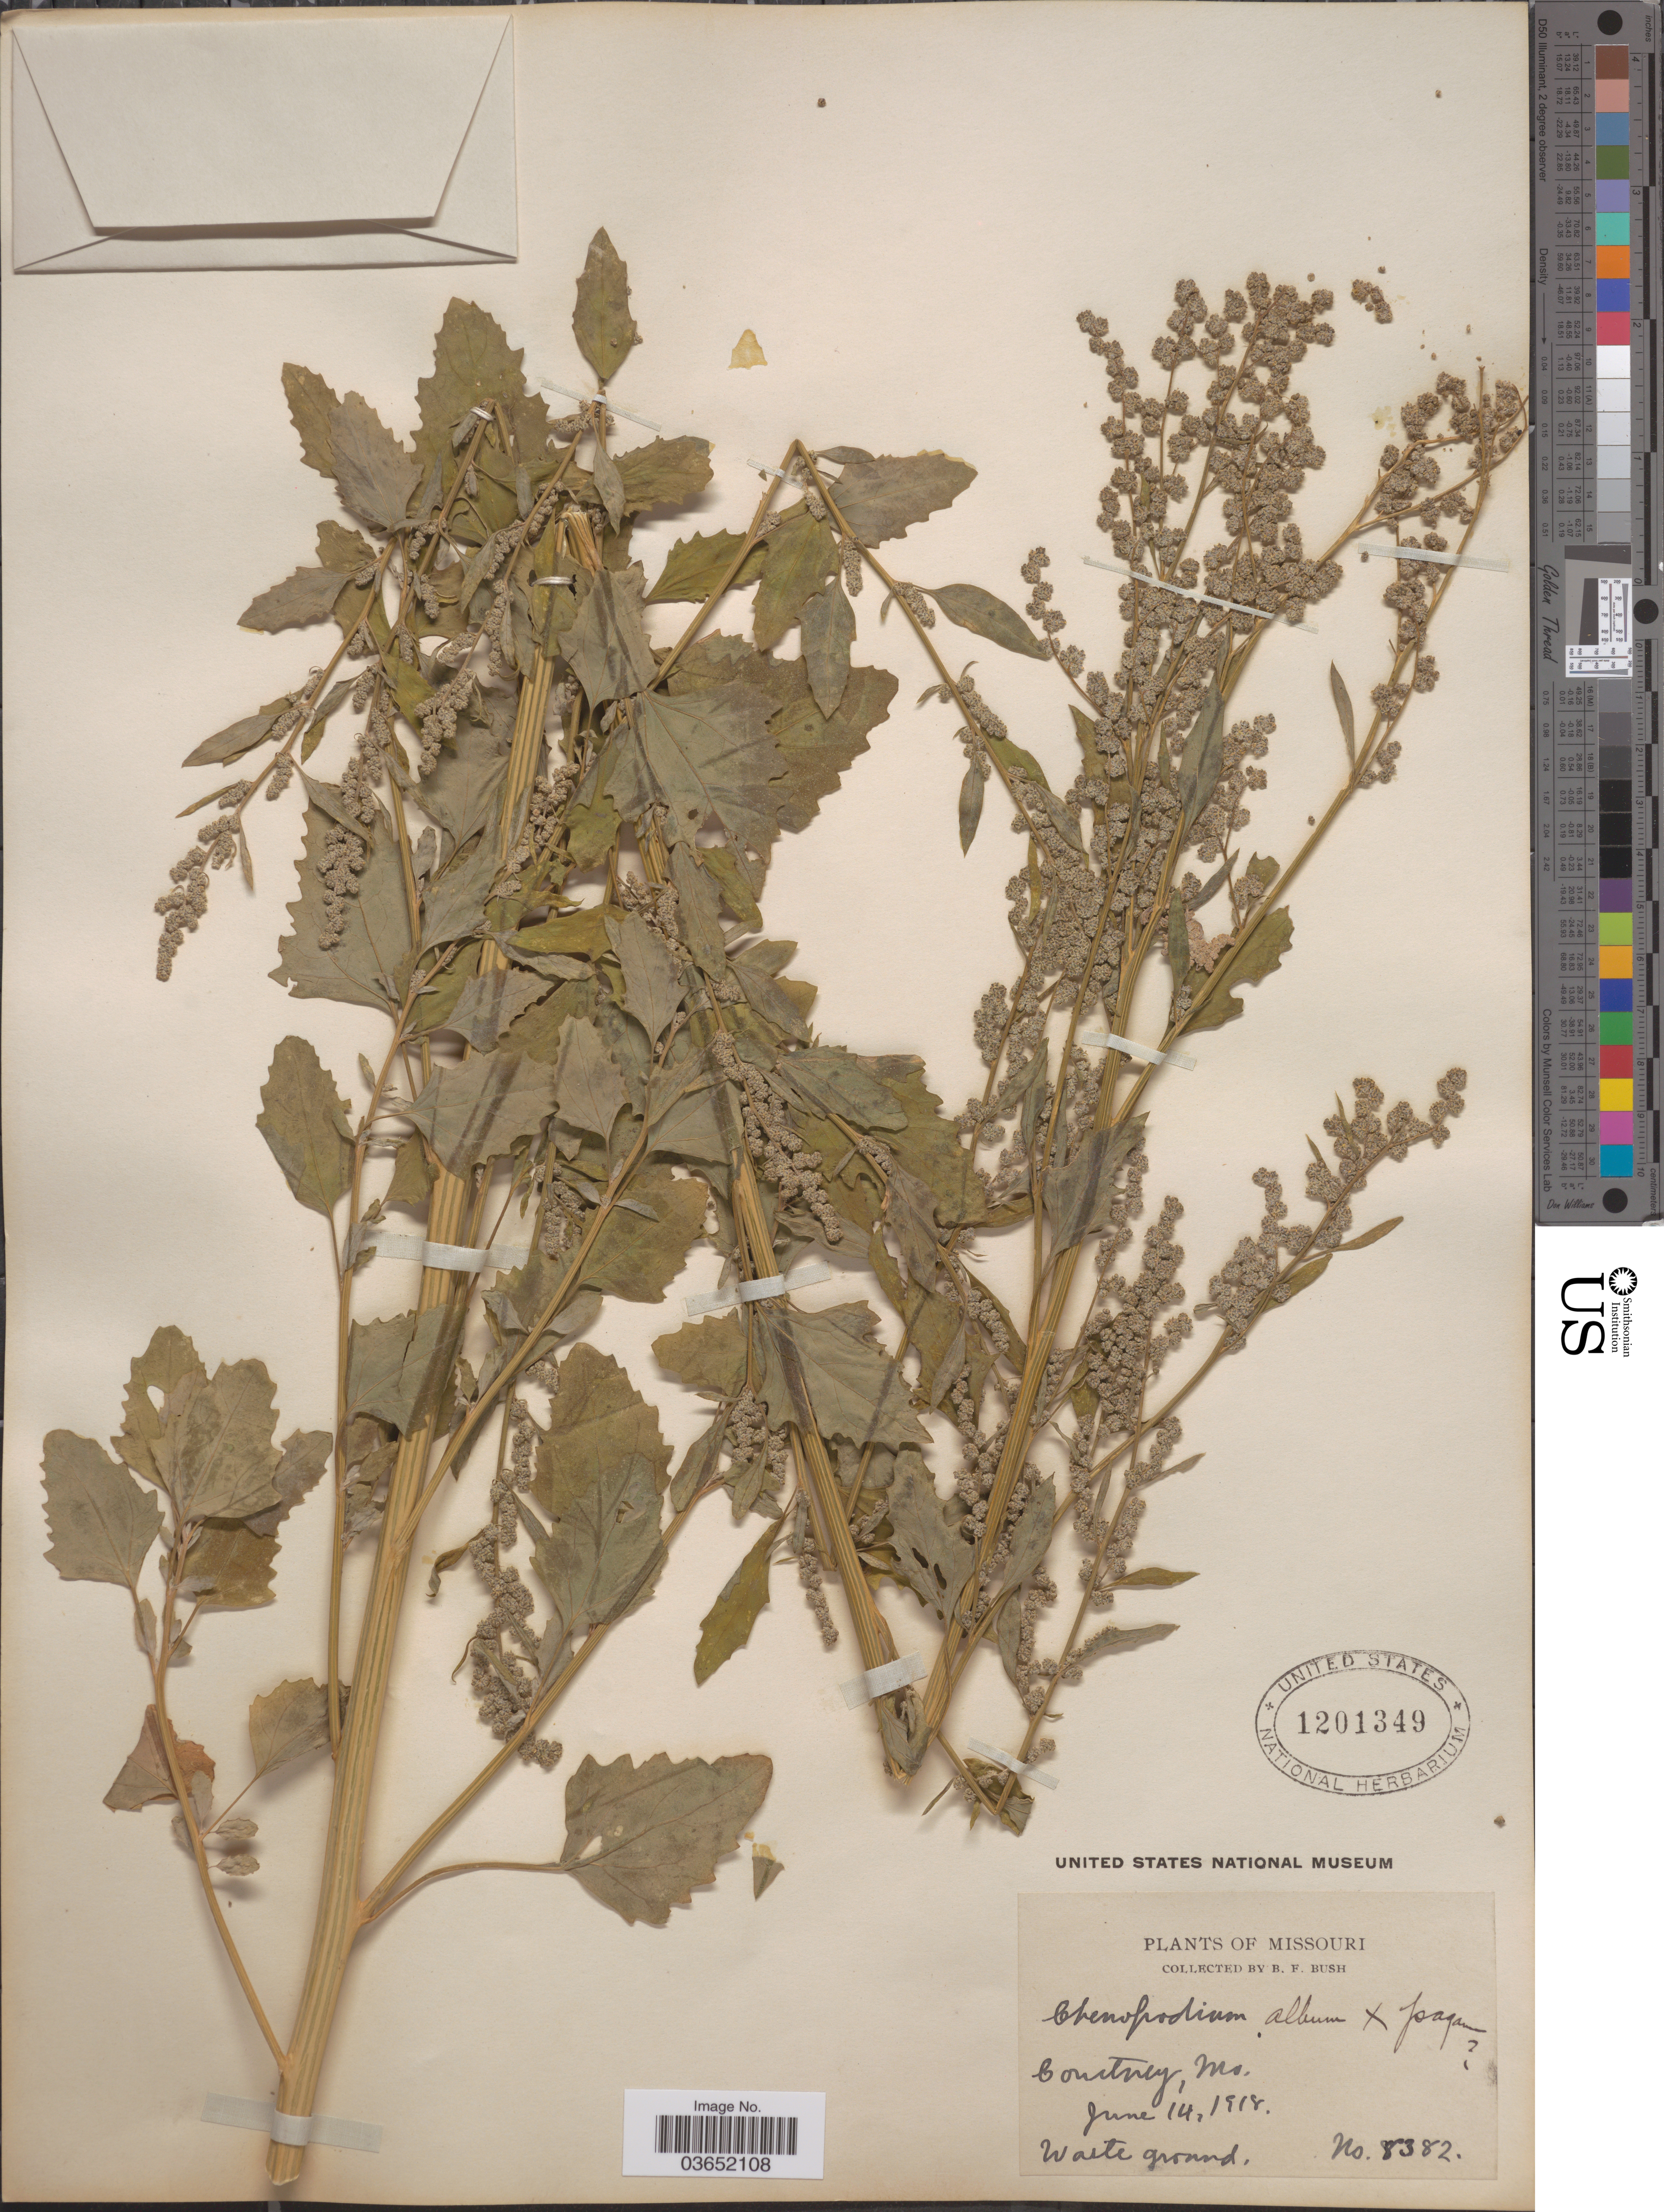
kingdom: Plantae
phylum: Tracheophyta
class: Magnoliopsida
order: Caryophyllales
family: Amaranthaceae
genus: Chenopodium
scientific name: Chenopodium album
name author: L.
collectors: B. F. Bush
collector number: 8382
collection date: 1918-06-14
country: United States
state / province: Missouri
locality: Courtney.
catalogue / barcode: US 1201349